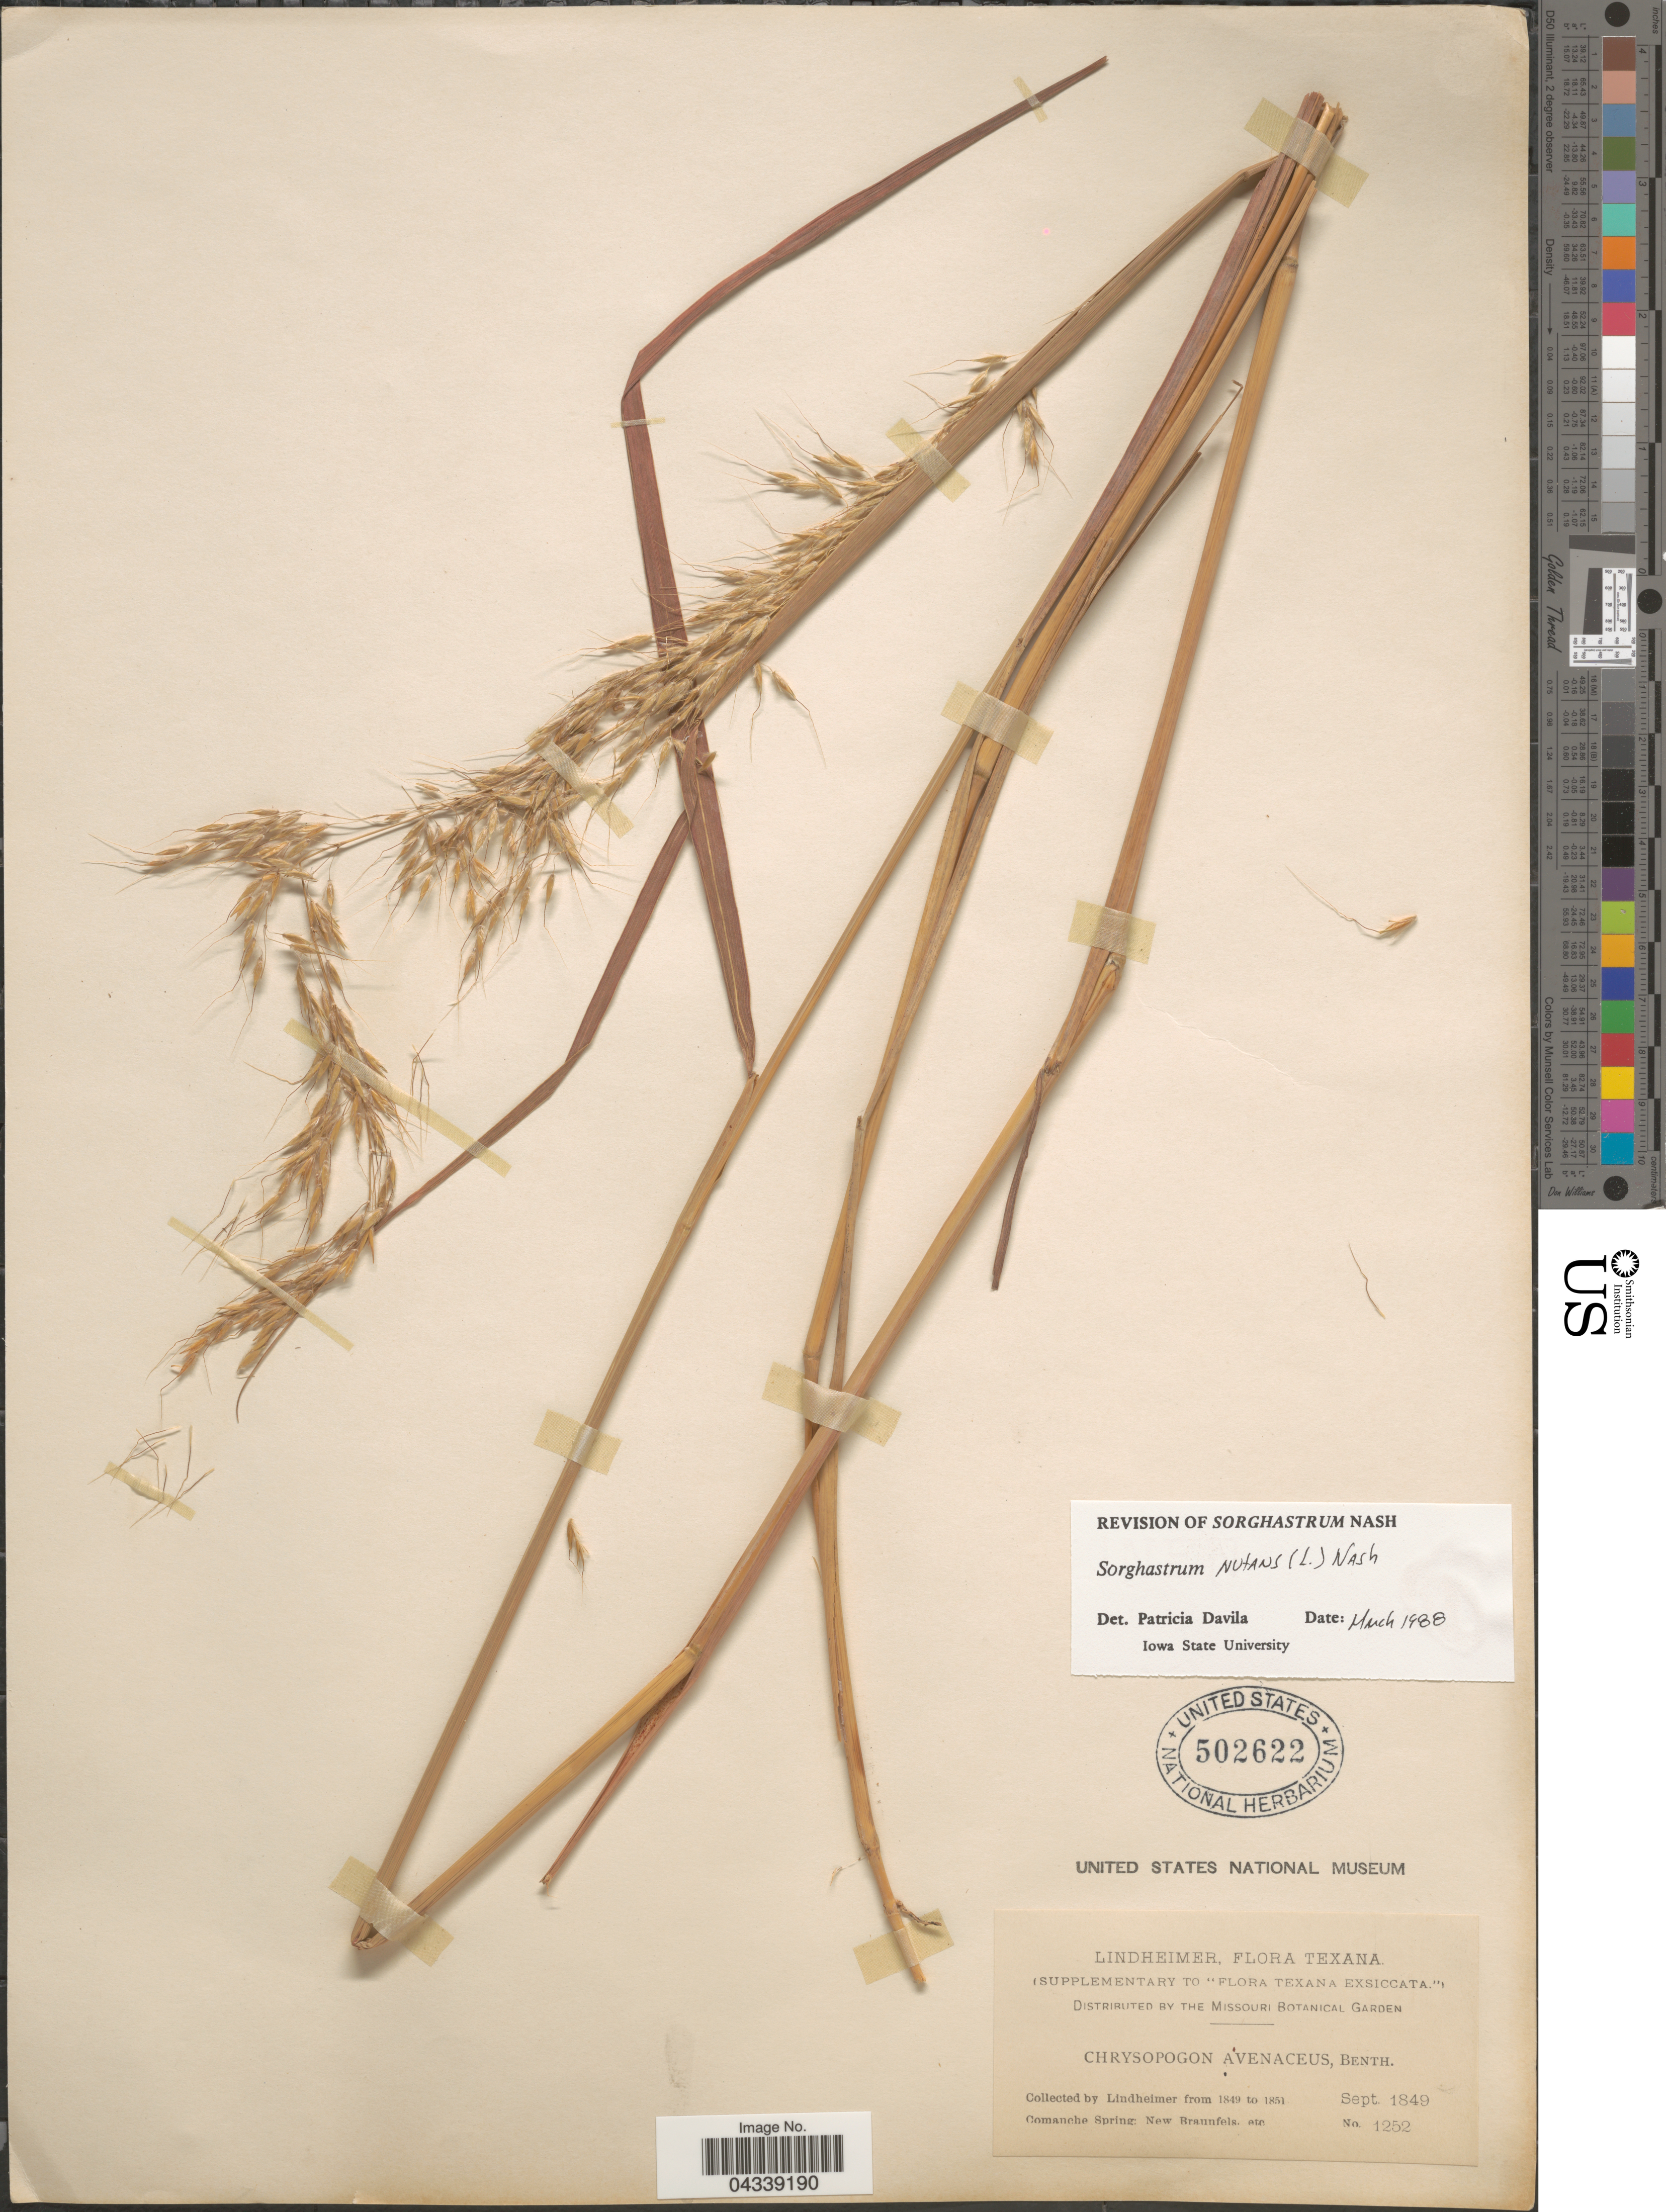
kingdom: Plantae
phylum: Tracheophyta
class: Liliopsida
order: Poales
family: Poaceae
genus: Sorghastrum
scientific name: Sorghastrum nutans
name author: (L.) Nash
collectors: -. Lindheimer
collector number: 1252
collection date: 1849-09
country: United States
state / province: Texas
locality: Comanche Spring; New Braunfels.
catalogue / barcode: US 502622